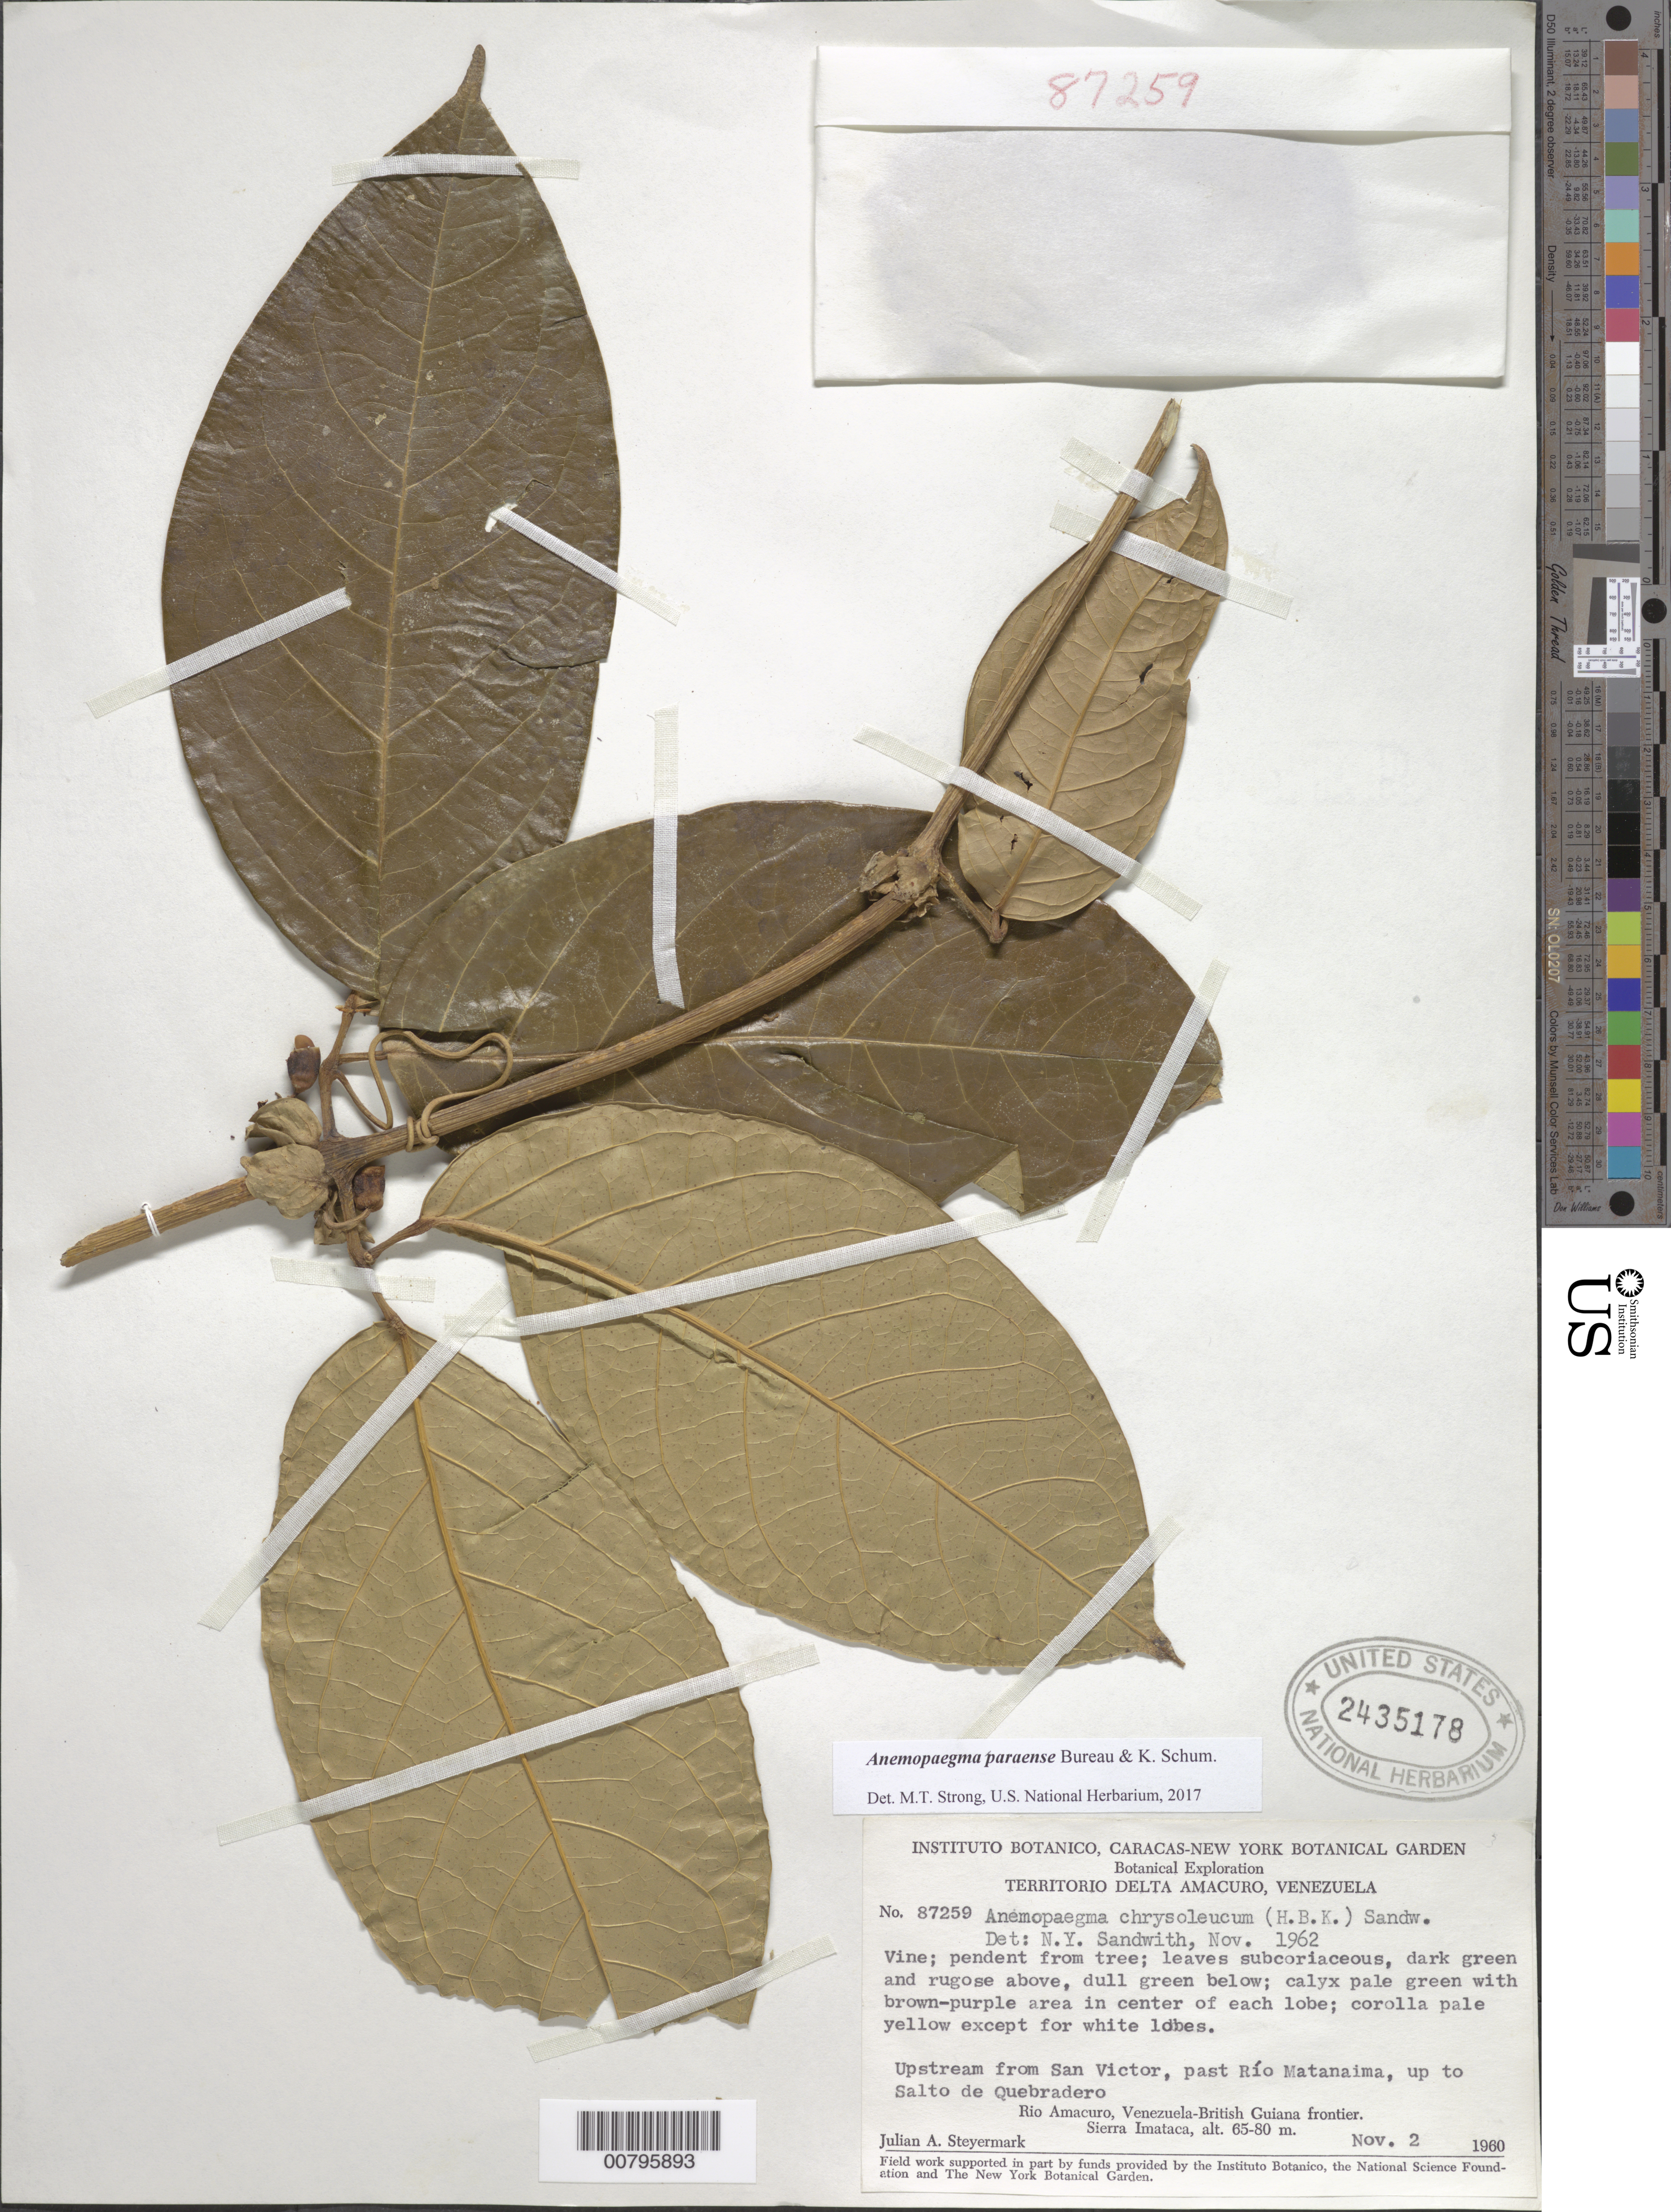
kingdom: Plantae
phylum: Tracheophyta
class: Magnoliopsida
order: Lamiales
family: Bignoniaceae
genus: Anemopaegma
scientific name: Anemopaegma chrysoleucum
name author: (Kunth) Sandwith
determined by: Sandwith, N. Y.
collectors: J. Steyermark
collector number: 87259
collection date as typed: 2-Nov-60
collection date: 1960-11-02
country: Venezuela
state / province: Delta Amacuro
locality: Río Amacuro, Venezuela-British Guiana frontier, Sierra Imataca; upstream from San Victor, past Quebrada Piedradero and Río Matanaima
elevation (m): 65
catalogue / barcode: US 2435178